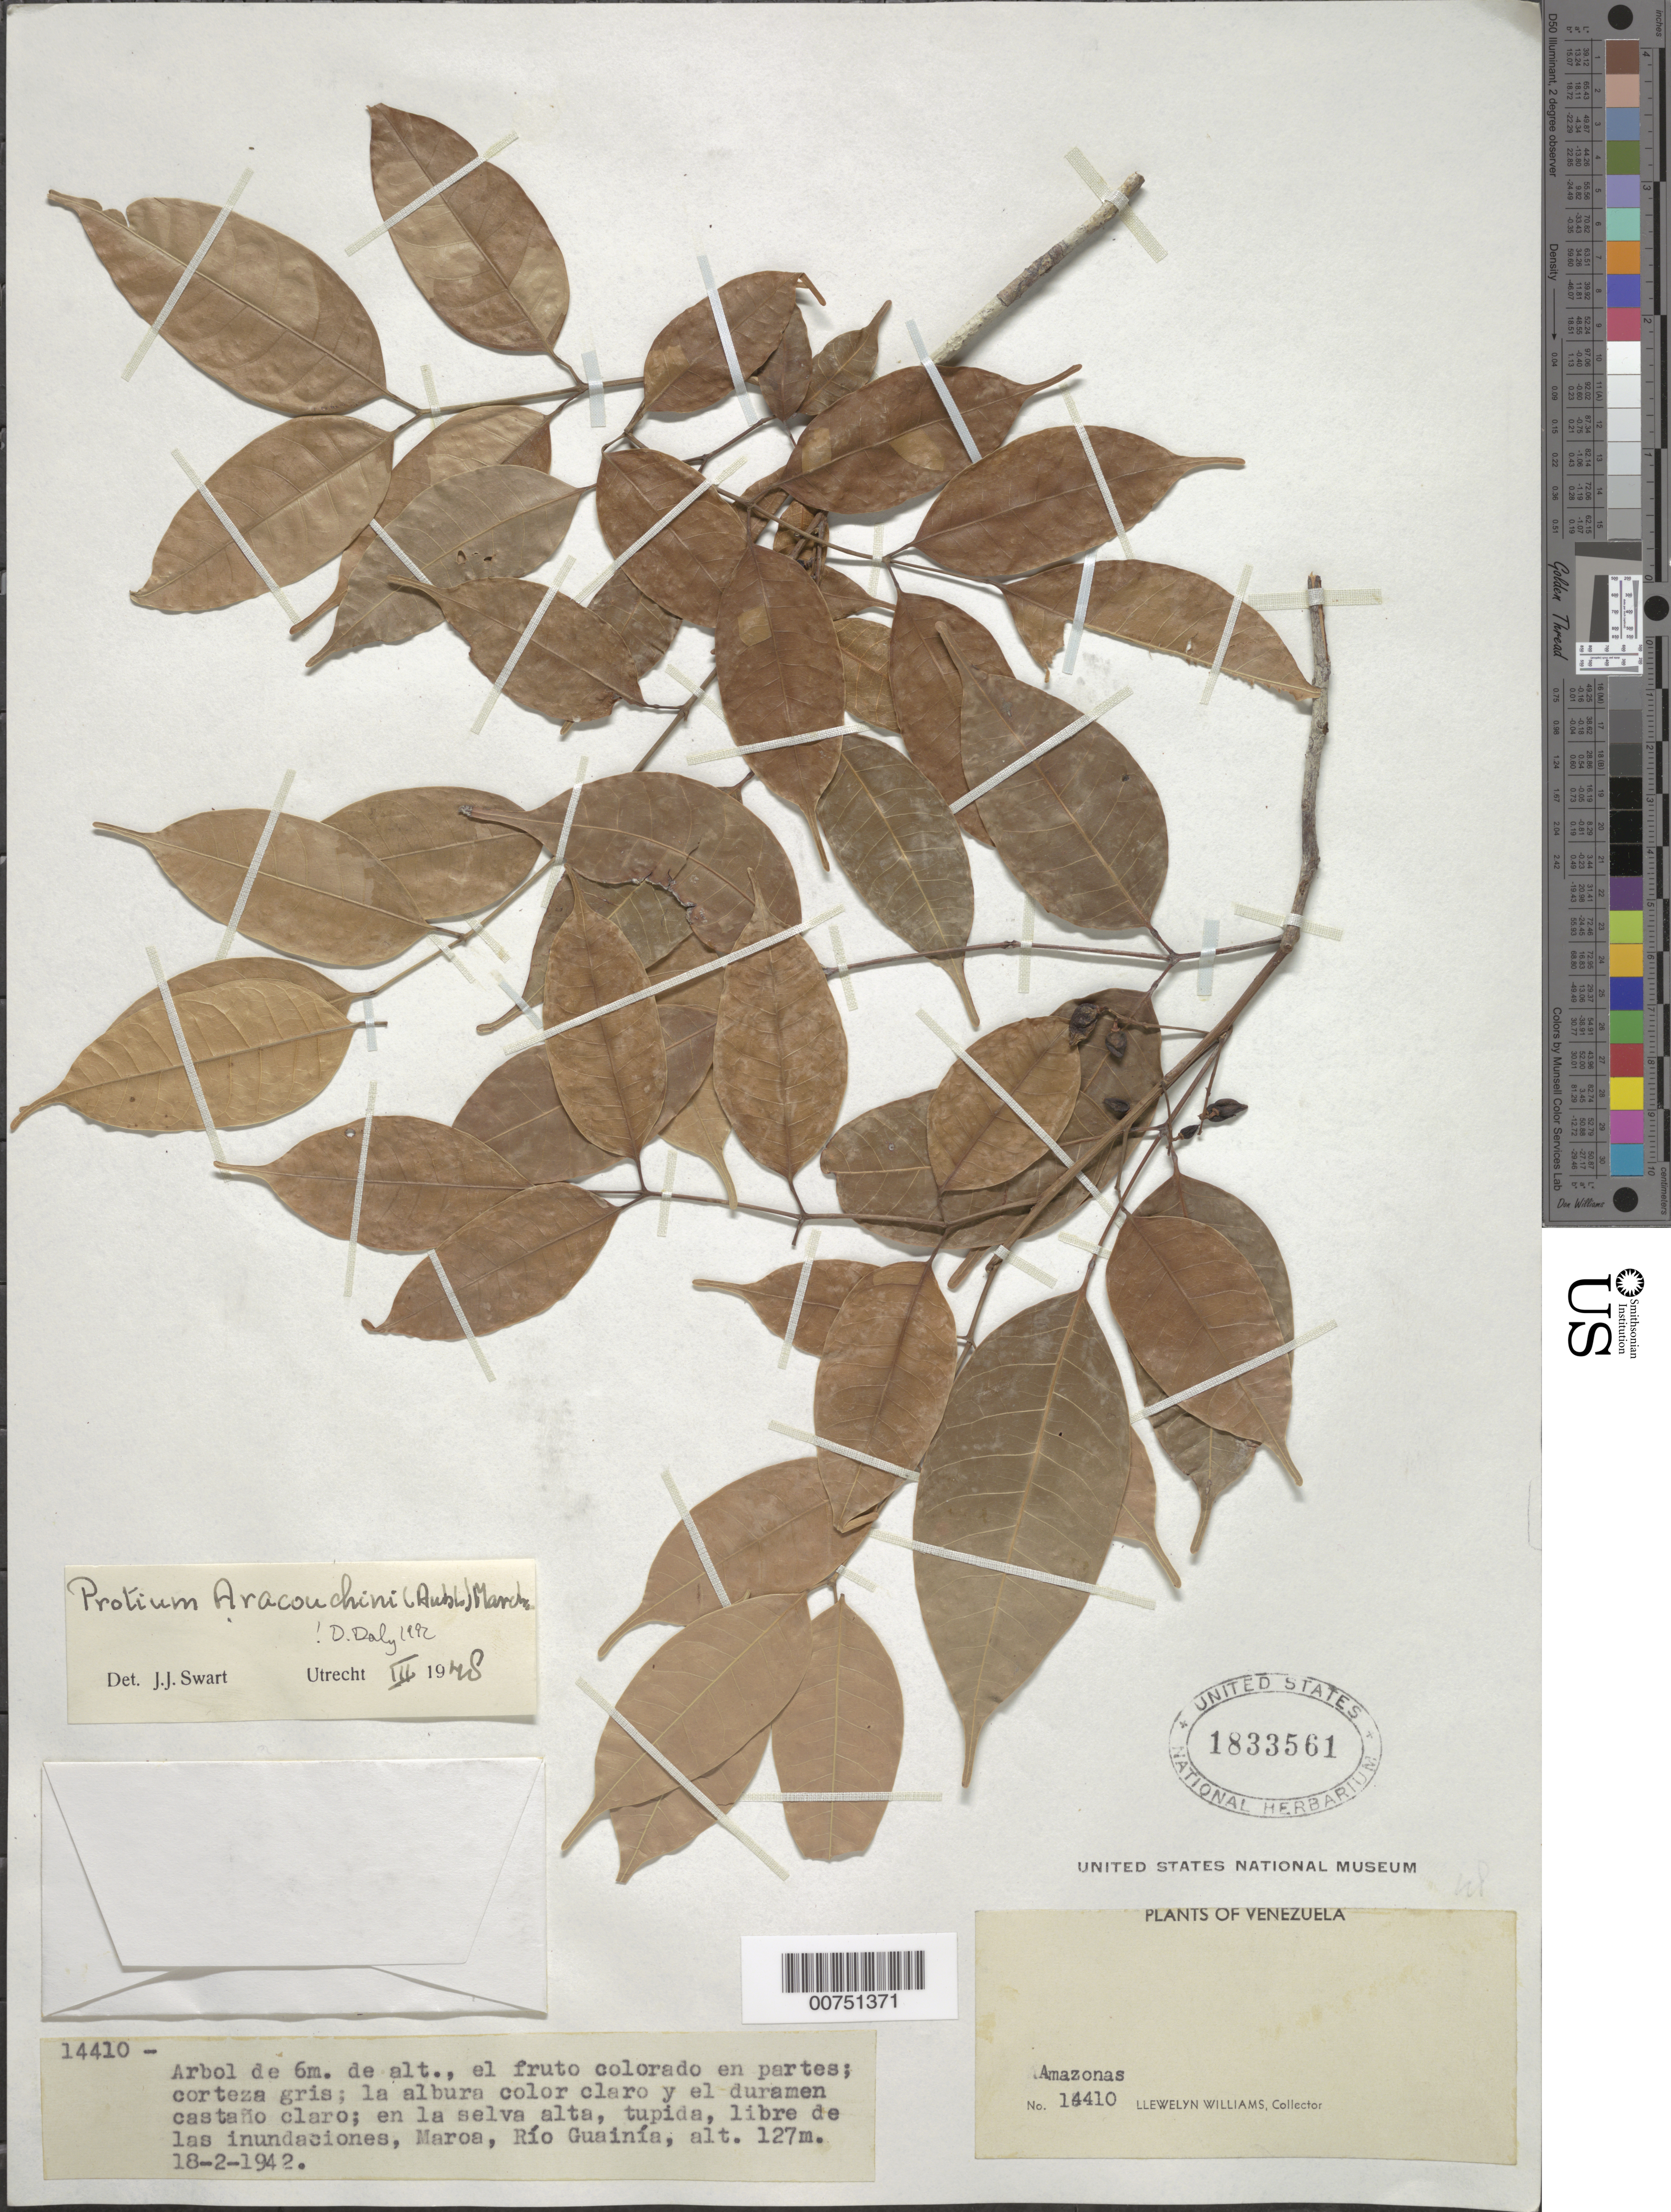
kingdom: Plantae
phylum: Tracheophyta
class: Magnoliopsida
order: Sapindales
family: Burseraceae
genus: Protium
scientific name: Protium aracouchini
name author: (Aubl.) Marchand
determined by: Daly, D. C.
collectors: Ll. Williams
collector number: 14410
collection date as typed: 18-Feb-42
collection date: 1942-02-18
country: Venezuela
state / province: Amazonas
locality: Maroa, Río Guainía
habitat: High, dense forest; nonflooded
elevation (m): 127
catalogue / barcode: US 1833561